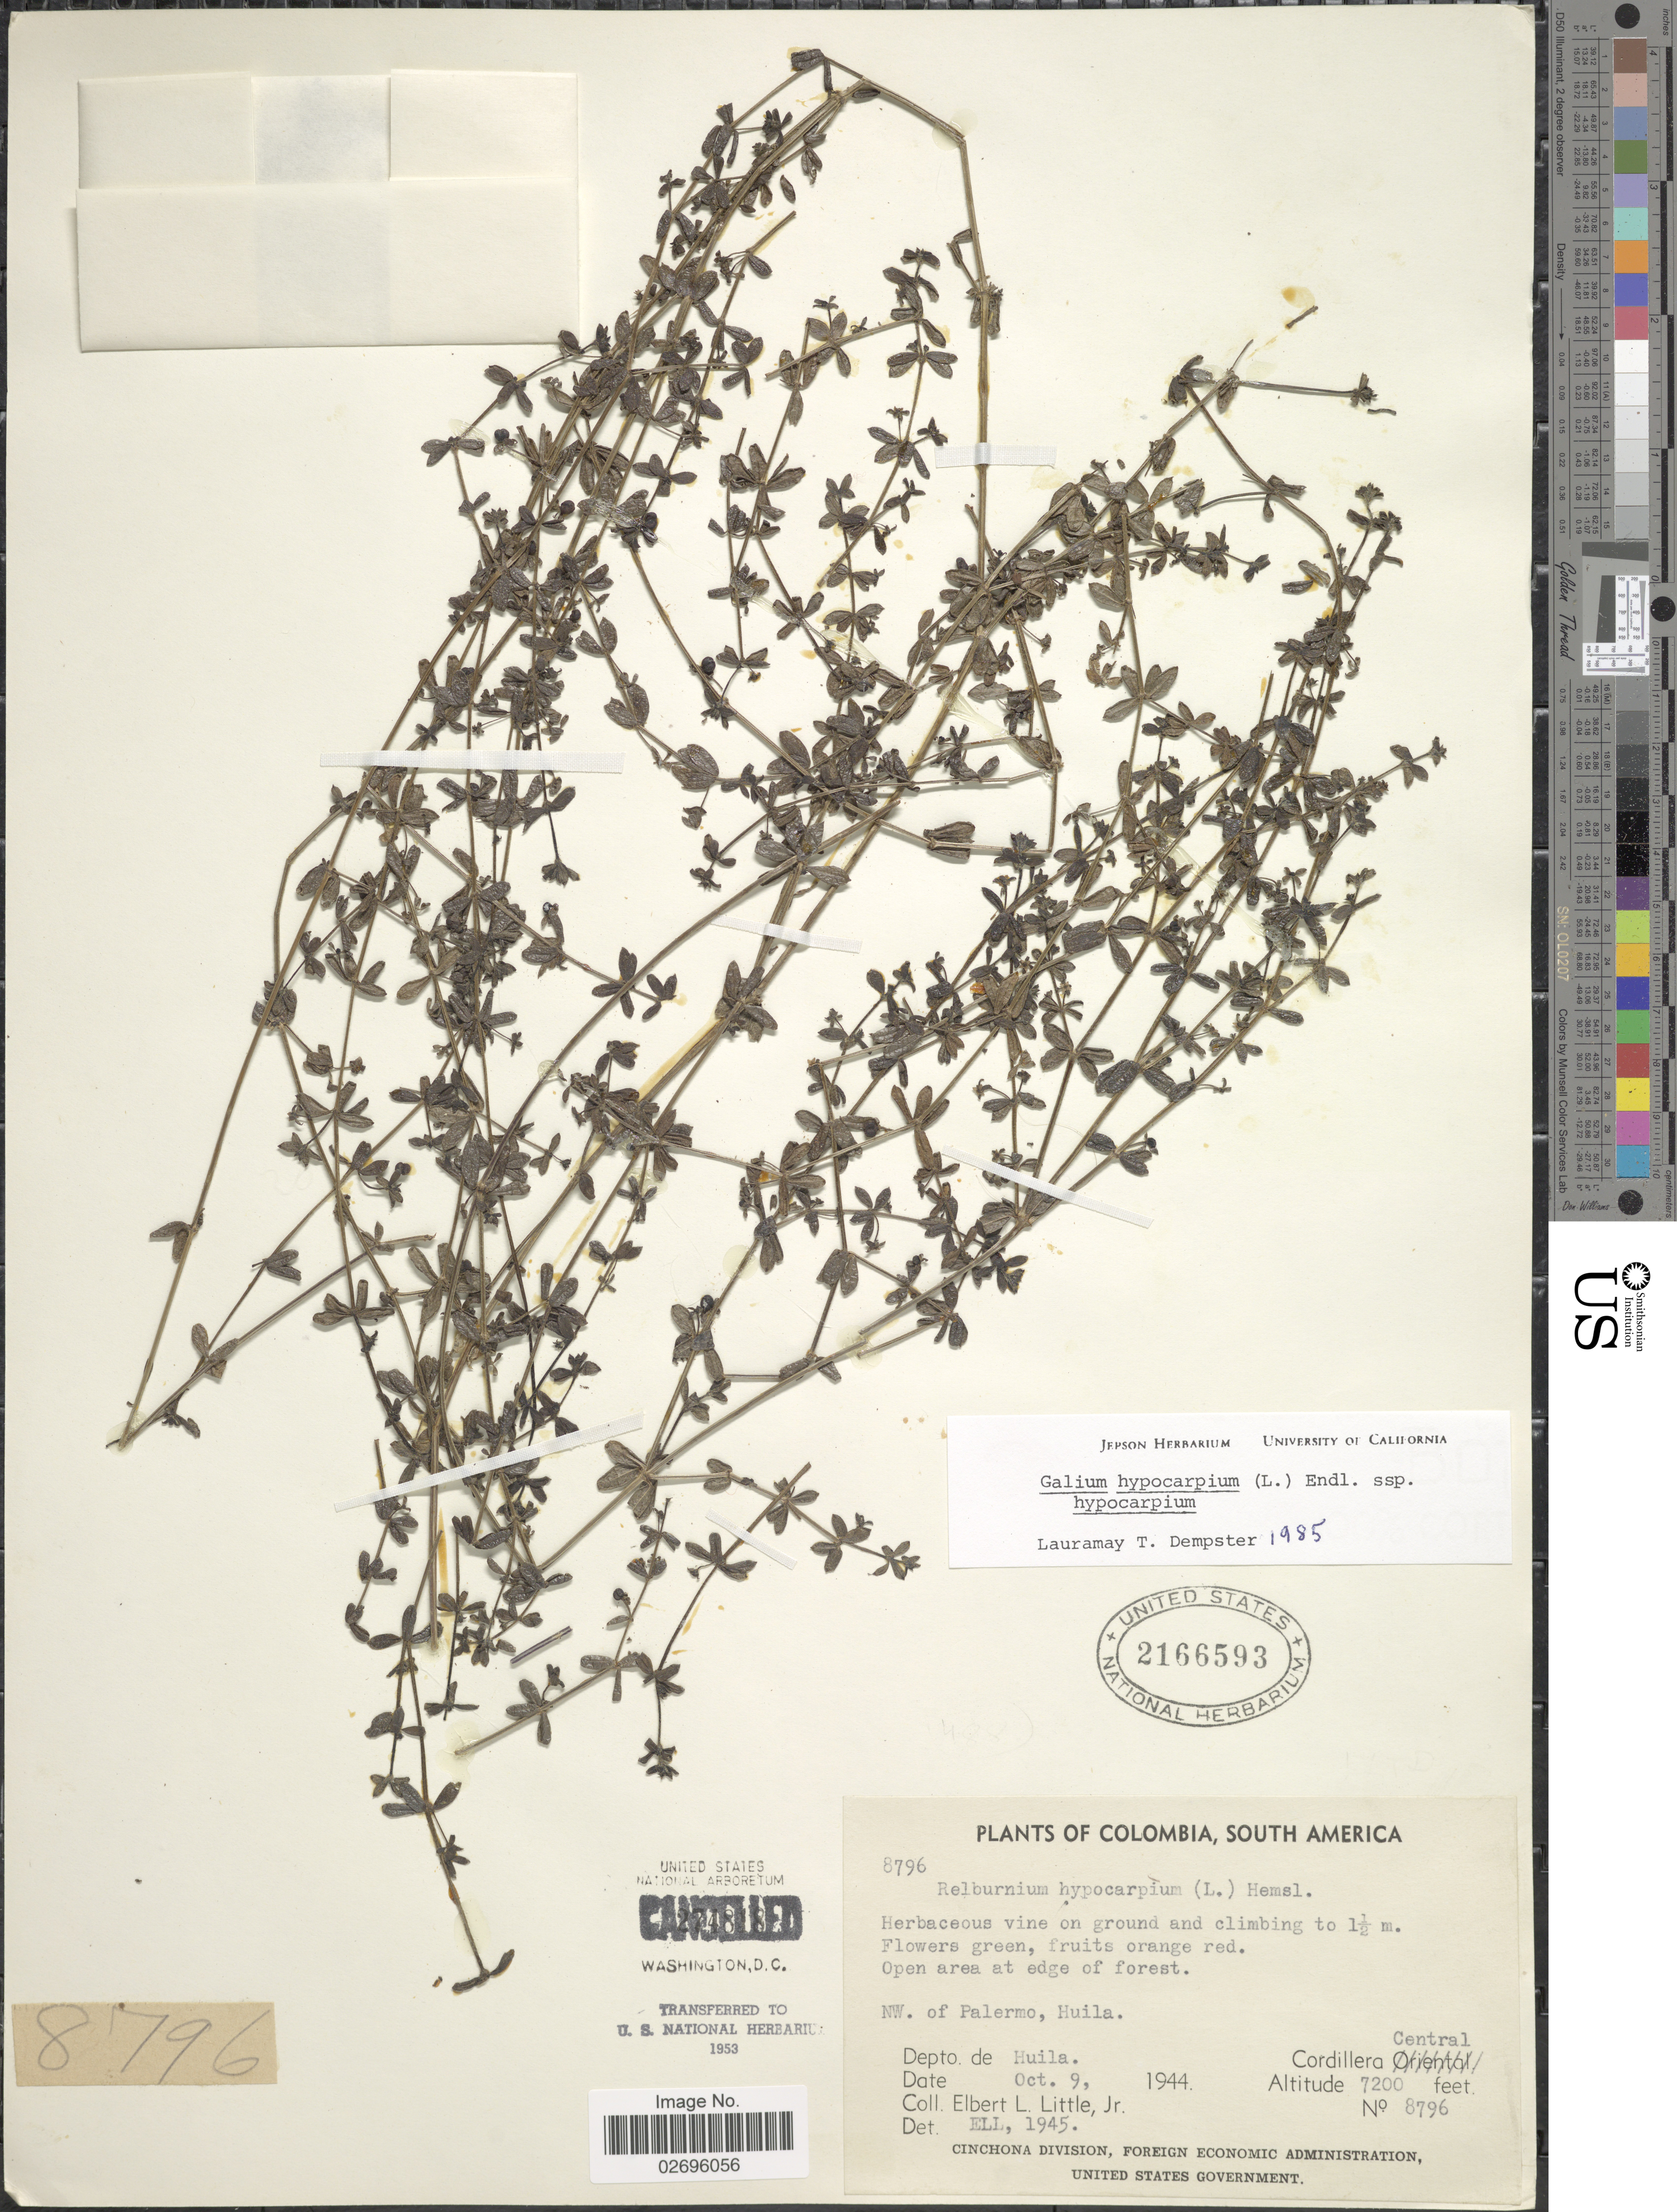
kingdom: Plantae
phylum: Tracheophyta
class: Magnoliopsida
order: Gentianales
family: Rubiaceae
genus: Galium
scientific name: Galium hypocarpium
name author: (L.) Endl. ex Griseb.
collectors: E. L. Little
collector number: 8796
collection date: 1944-10-09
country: Colombia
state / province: Huila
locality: Open area at edge of the forest. NW. of Palermo. Dept. de Huila. Cordillera Central.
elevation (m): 2195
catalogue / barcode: US 2166593